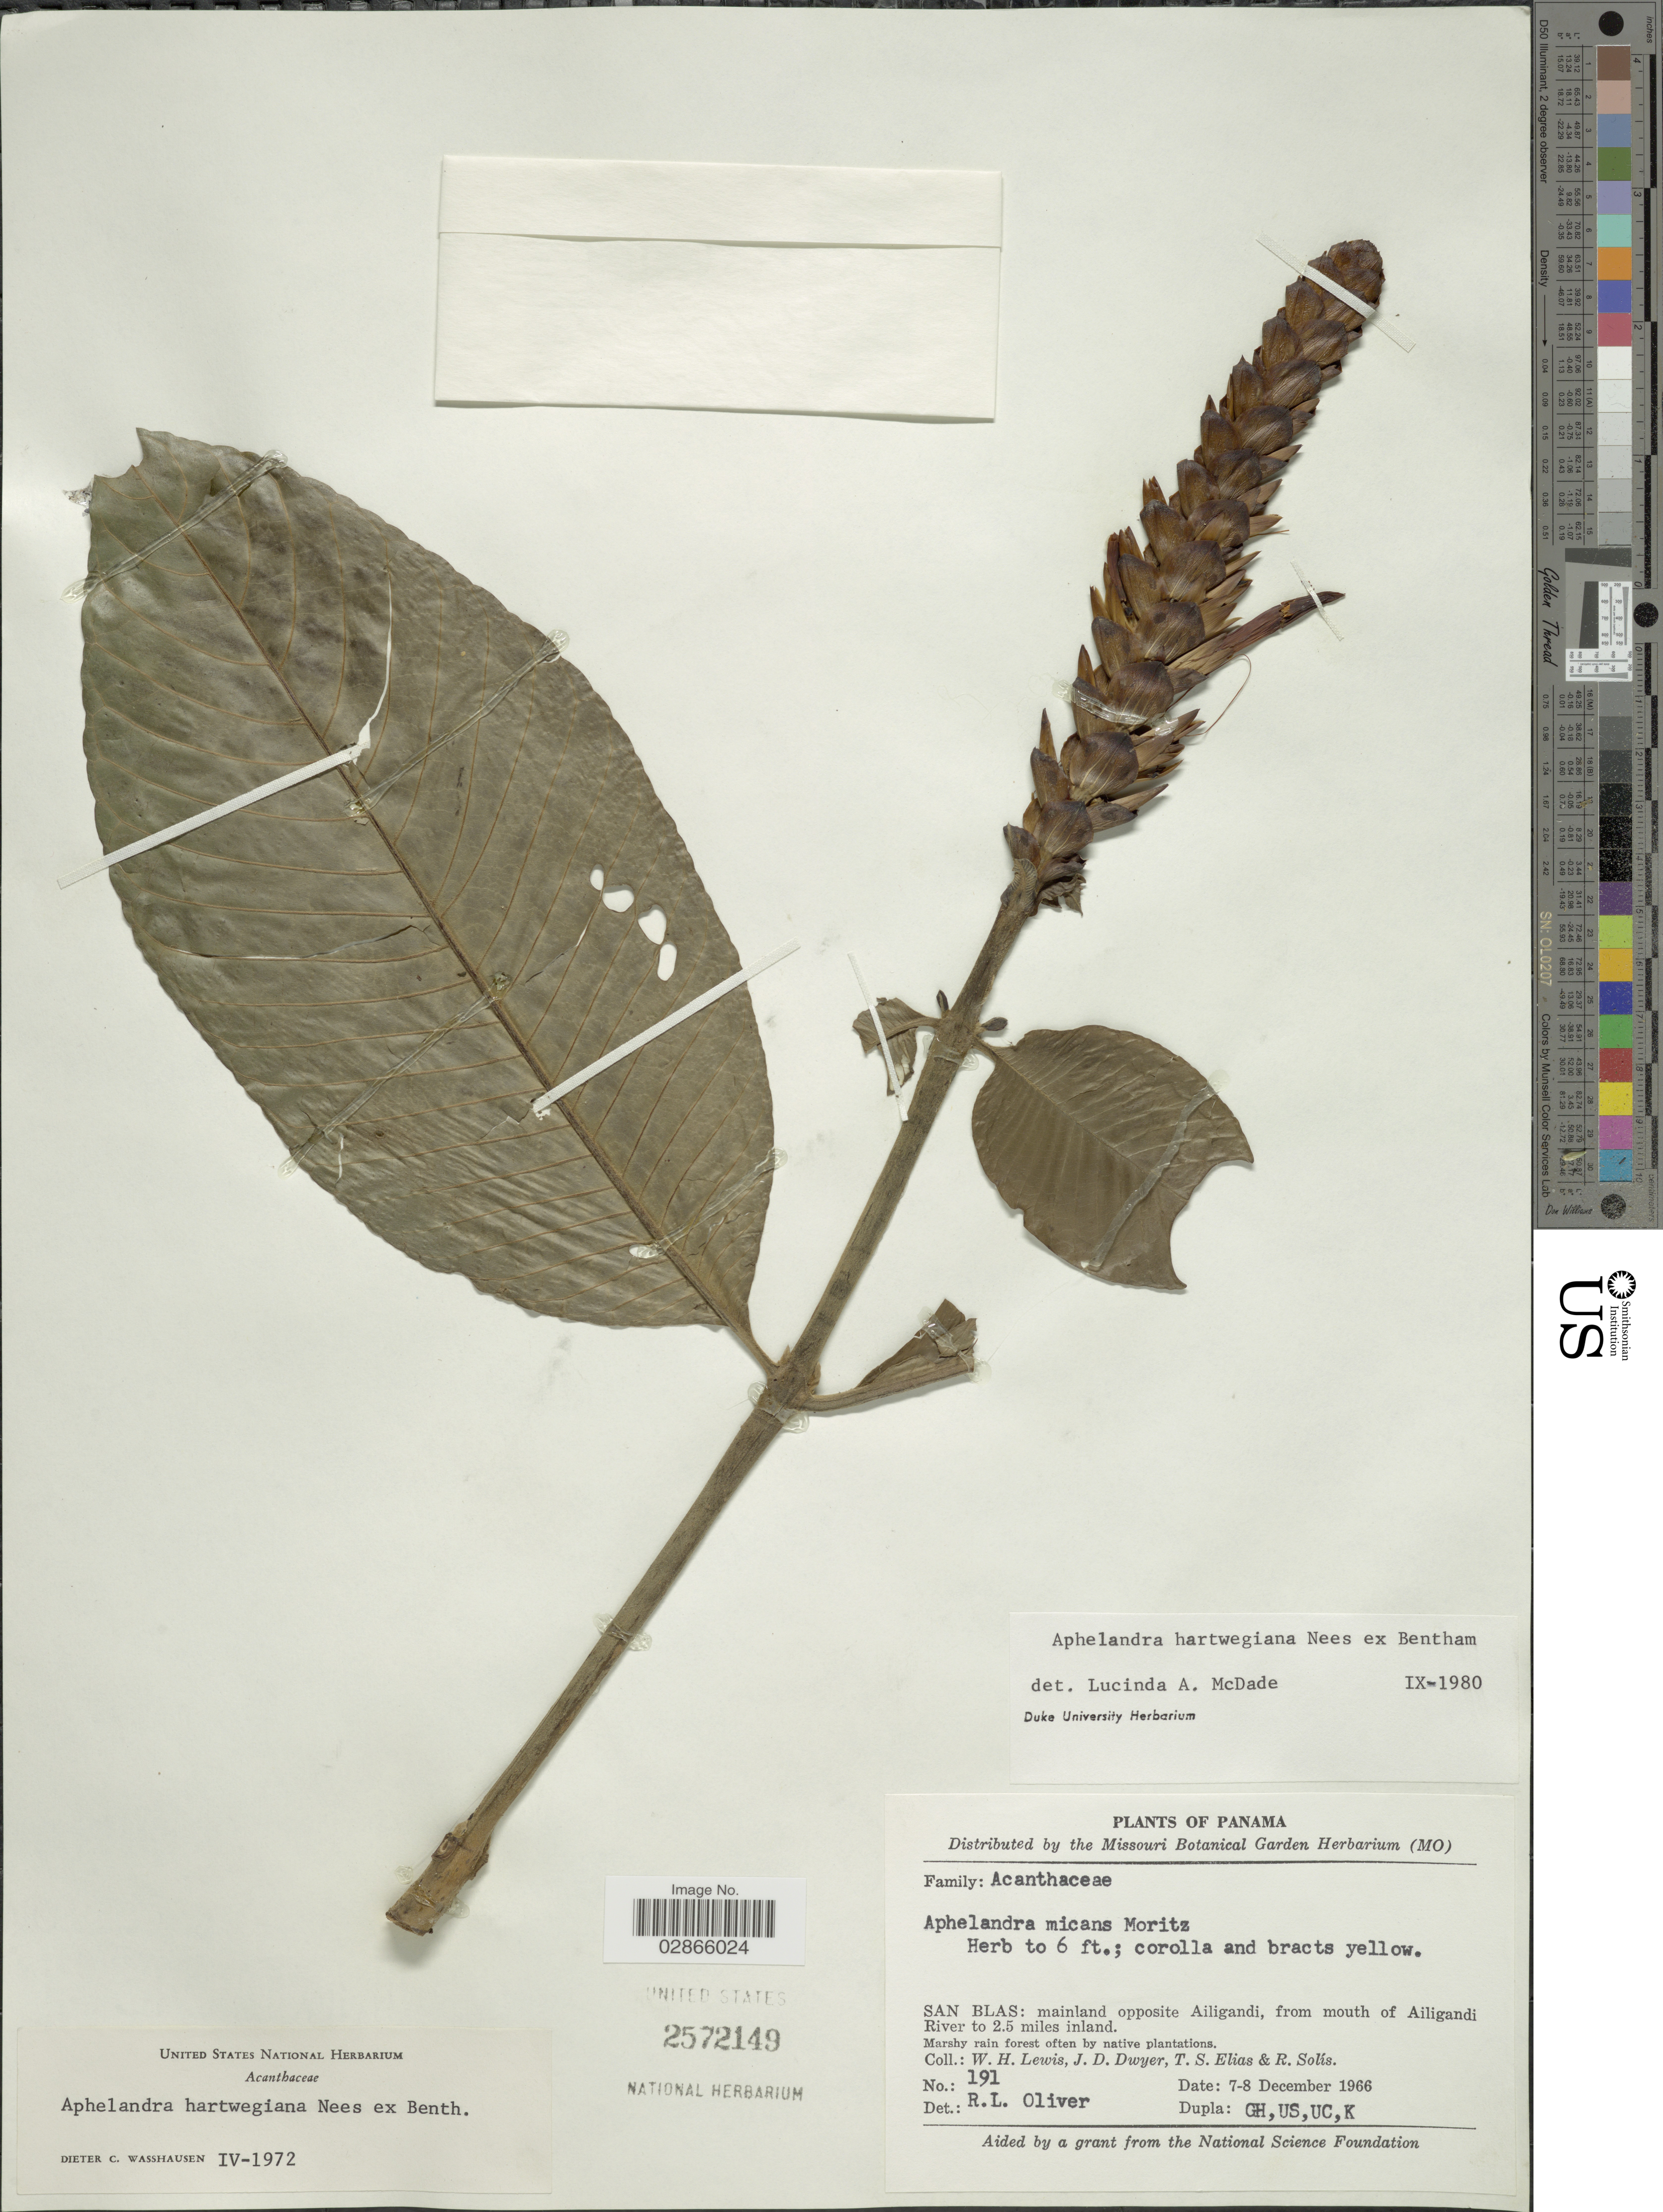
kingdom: Plantae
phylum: Tracheophyta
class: Magnoliopsida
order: Lamiales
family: Acanthaceae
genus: Aphelandra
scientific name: Aphelandra hartwegiana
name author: Nees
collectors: W. H. Lewis, J. D. Dwyer, T. S. Elias & R. Solis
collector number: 191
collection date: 1966-12-07/1966-12-08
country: Panama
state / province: Kuna Yala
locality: San Blas: mainland opposite Ailigandi, from mouth of Ailigandi River to 2.5 miles inland.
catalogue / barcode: US 2572149